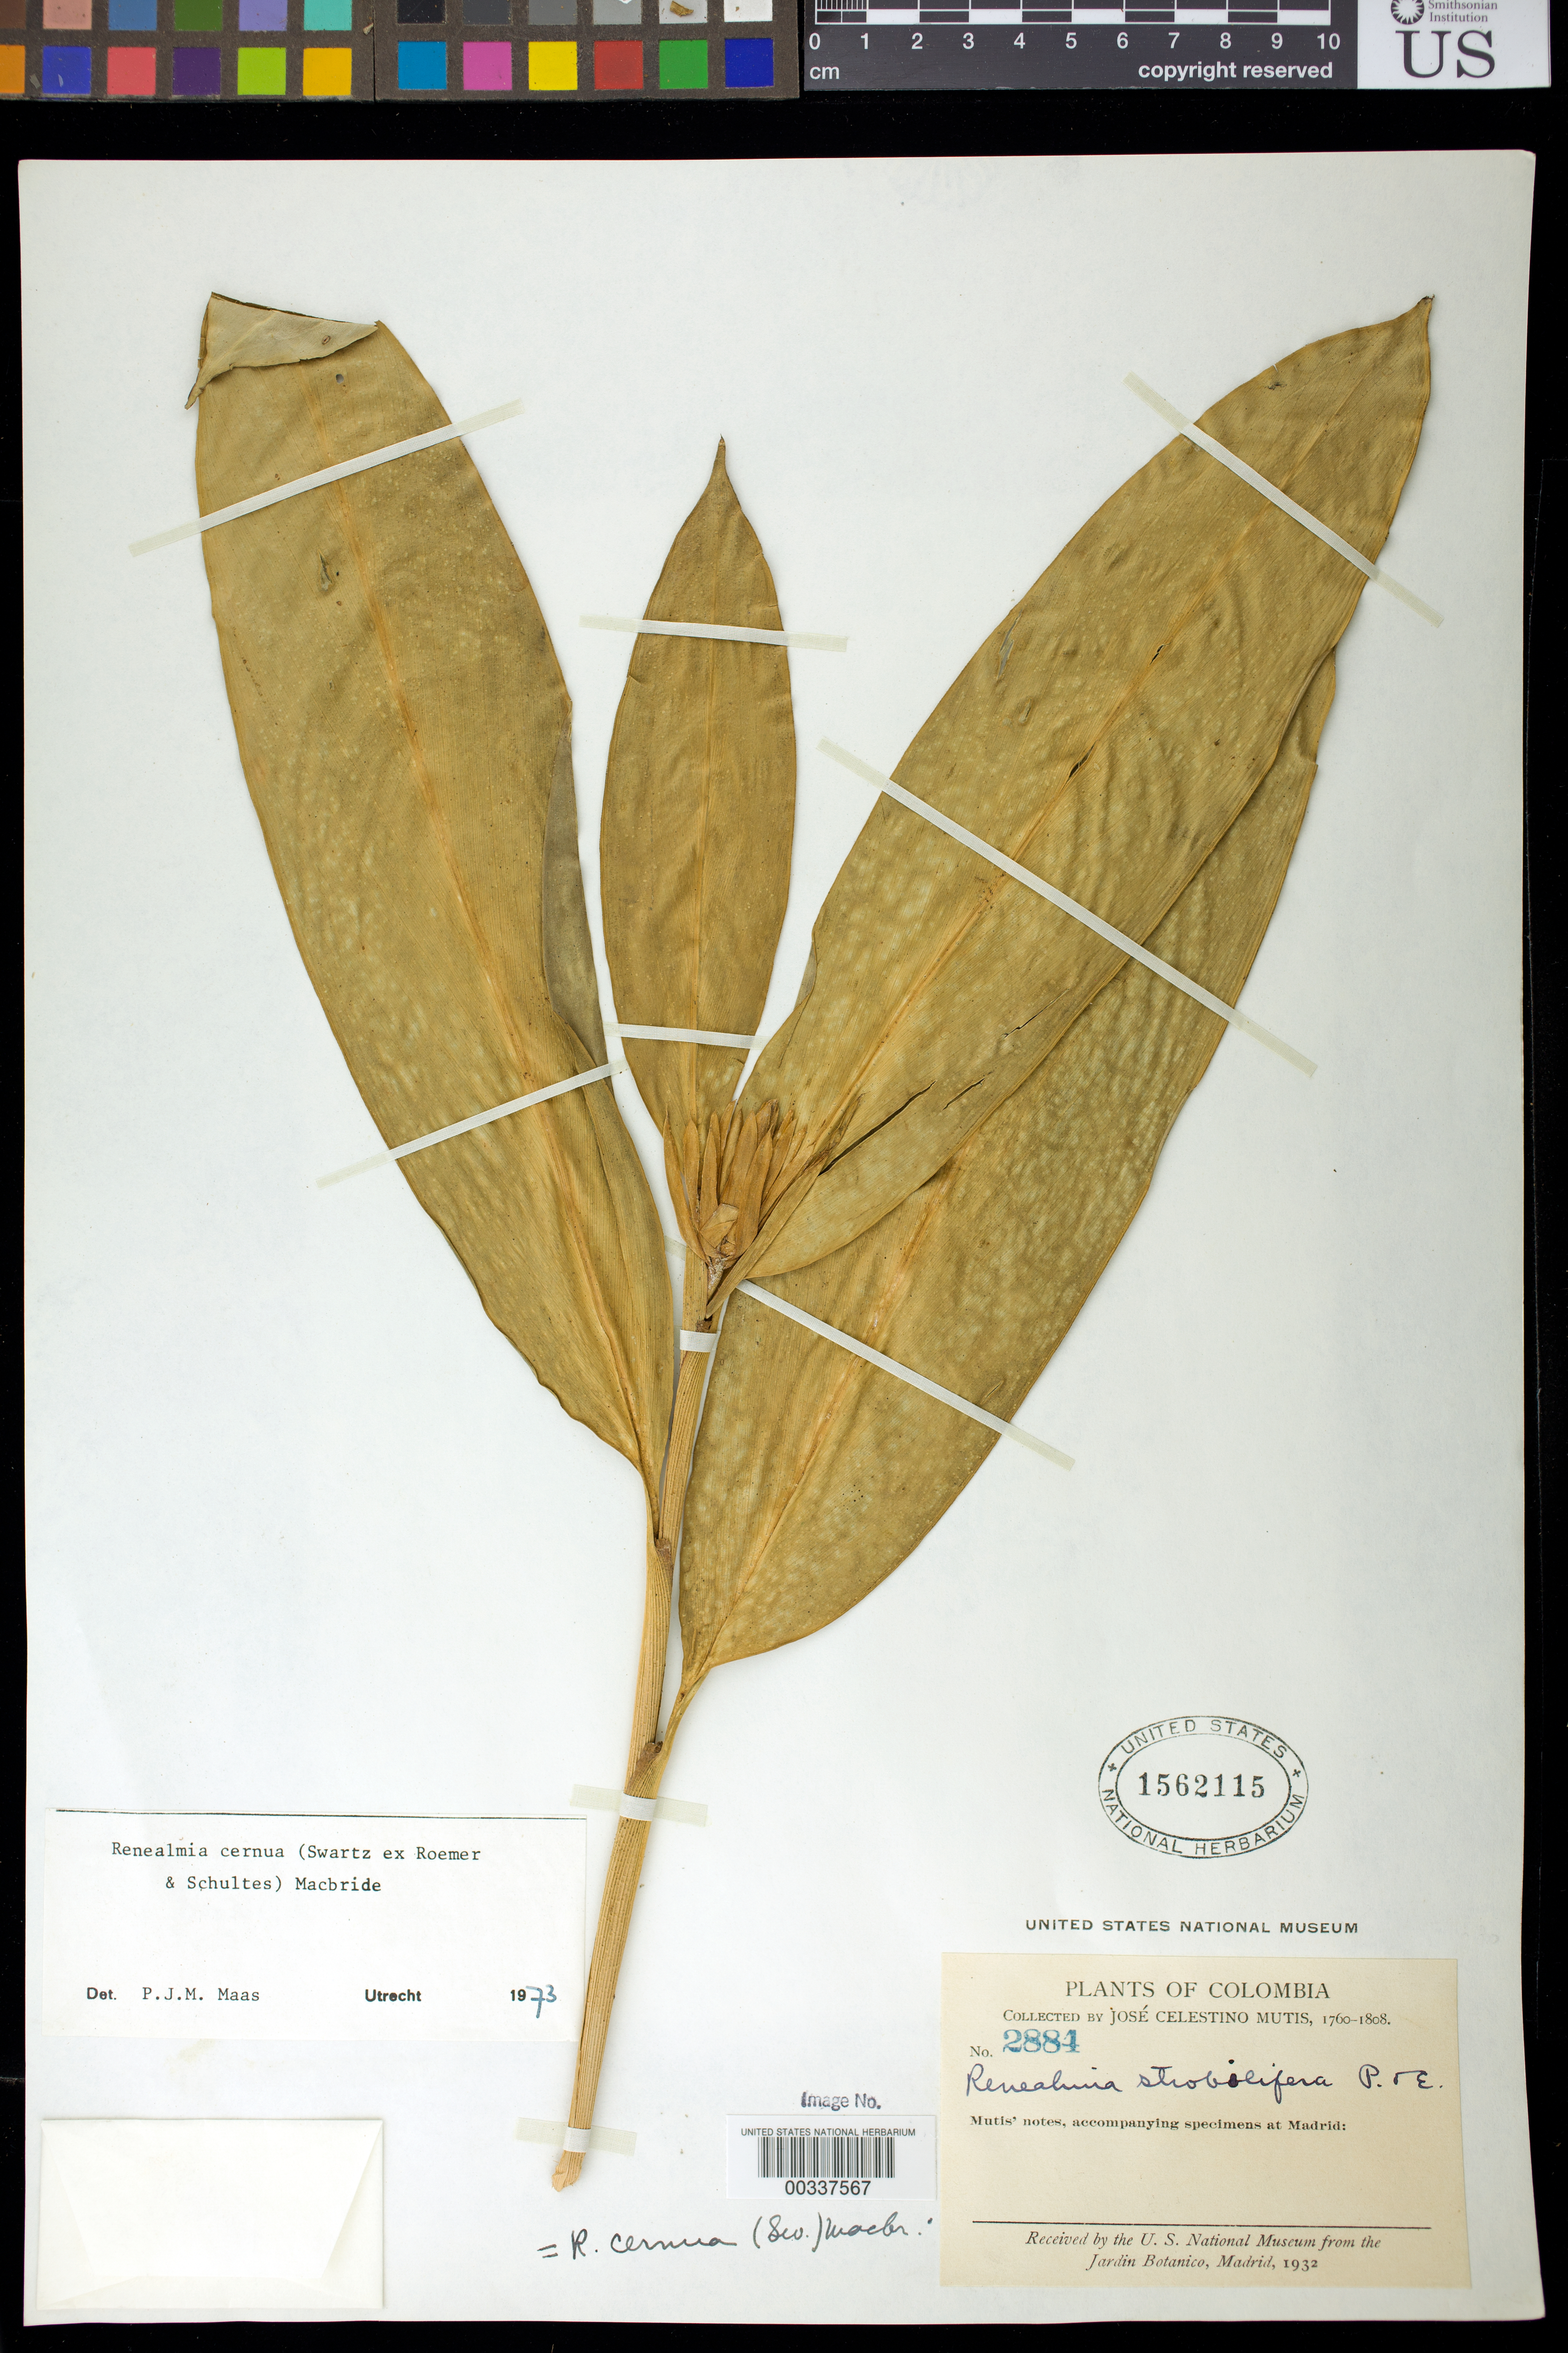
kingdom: Plantae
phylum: Tracheophyta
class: Liliopsida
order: Zingiberales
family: Zingiberaceae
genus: Renealmia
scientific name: Renealmia cernua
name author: (Sw. ex Roem. & Schult.) J.F. Macbr.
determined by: Maas, Paul J. M.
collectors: J. C. B. Mutis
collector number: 2884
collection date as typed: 1760 to -- -- 1808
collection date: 1760/1808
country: Colombia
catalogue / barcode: US 1562115